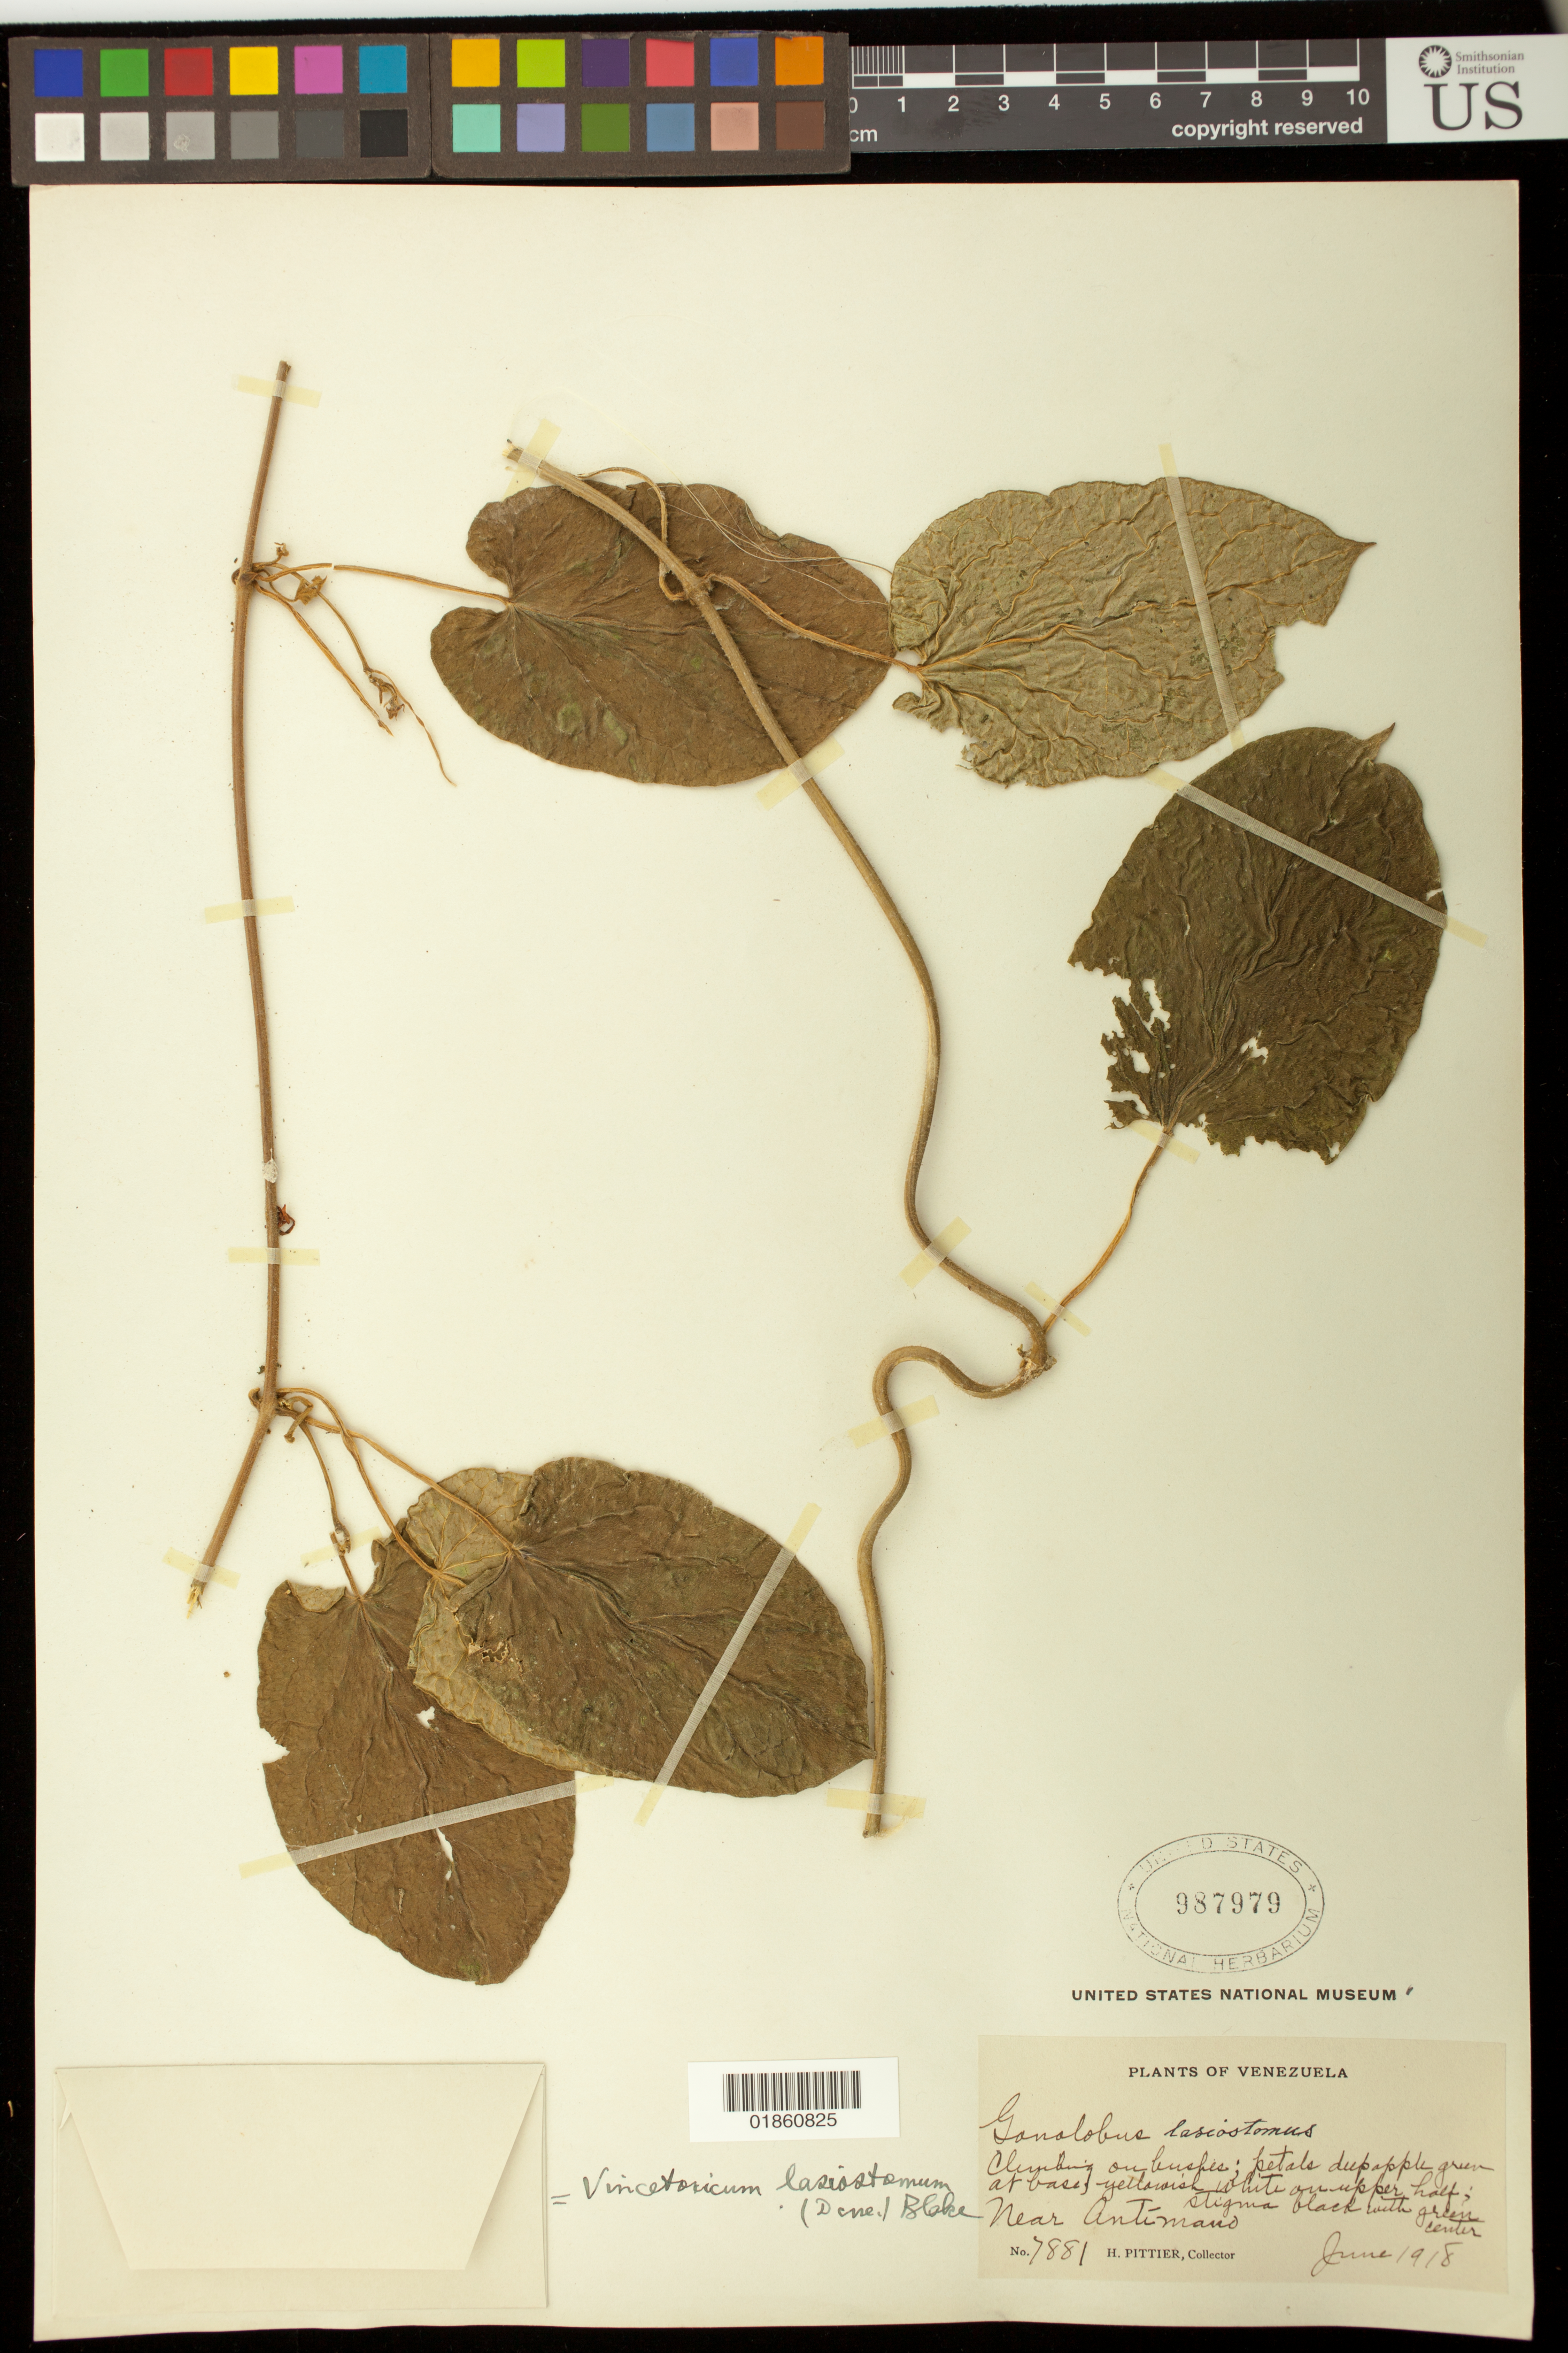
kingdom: Plantae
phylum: Tracheophyta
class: Magnoliopsida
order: Gentianales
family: Apocynaceae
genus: Gonolobus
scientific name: Gonolobus lasiostomus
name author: Decne.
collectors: H. F. Pittier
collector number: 7881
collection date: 1918-06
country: Venezuela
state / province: Distrito Federal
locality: Near Antimano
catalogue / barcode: US 987979